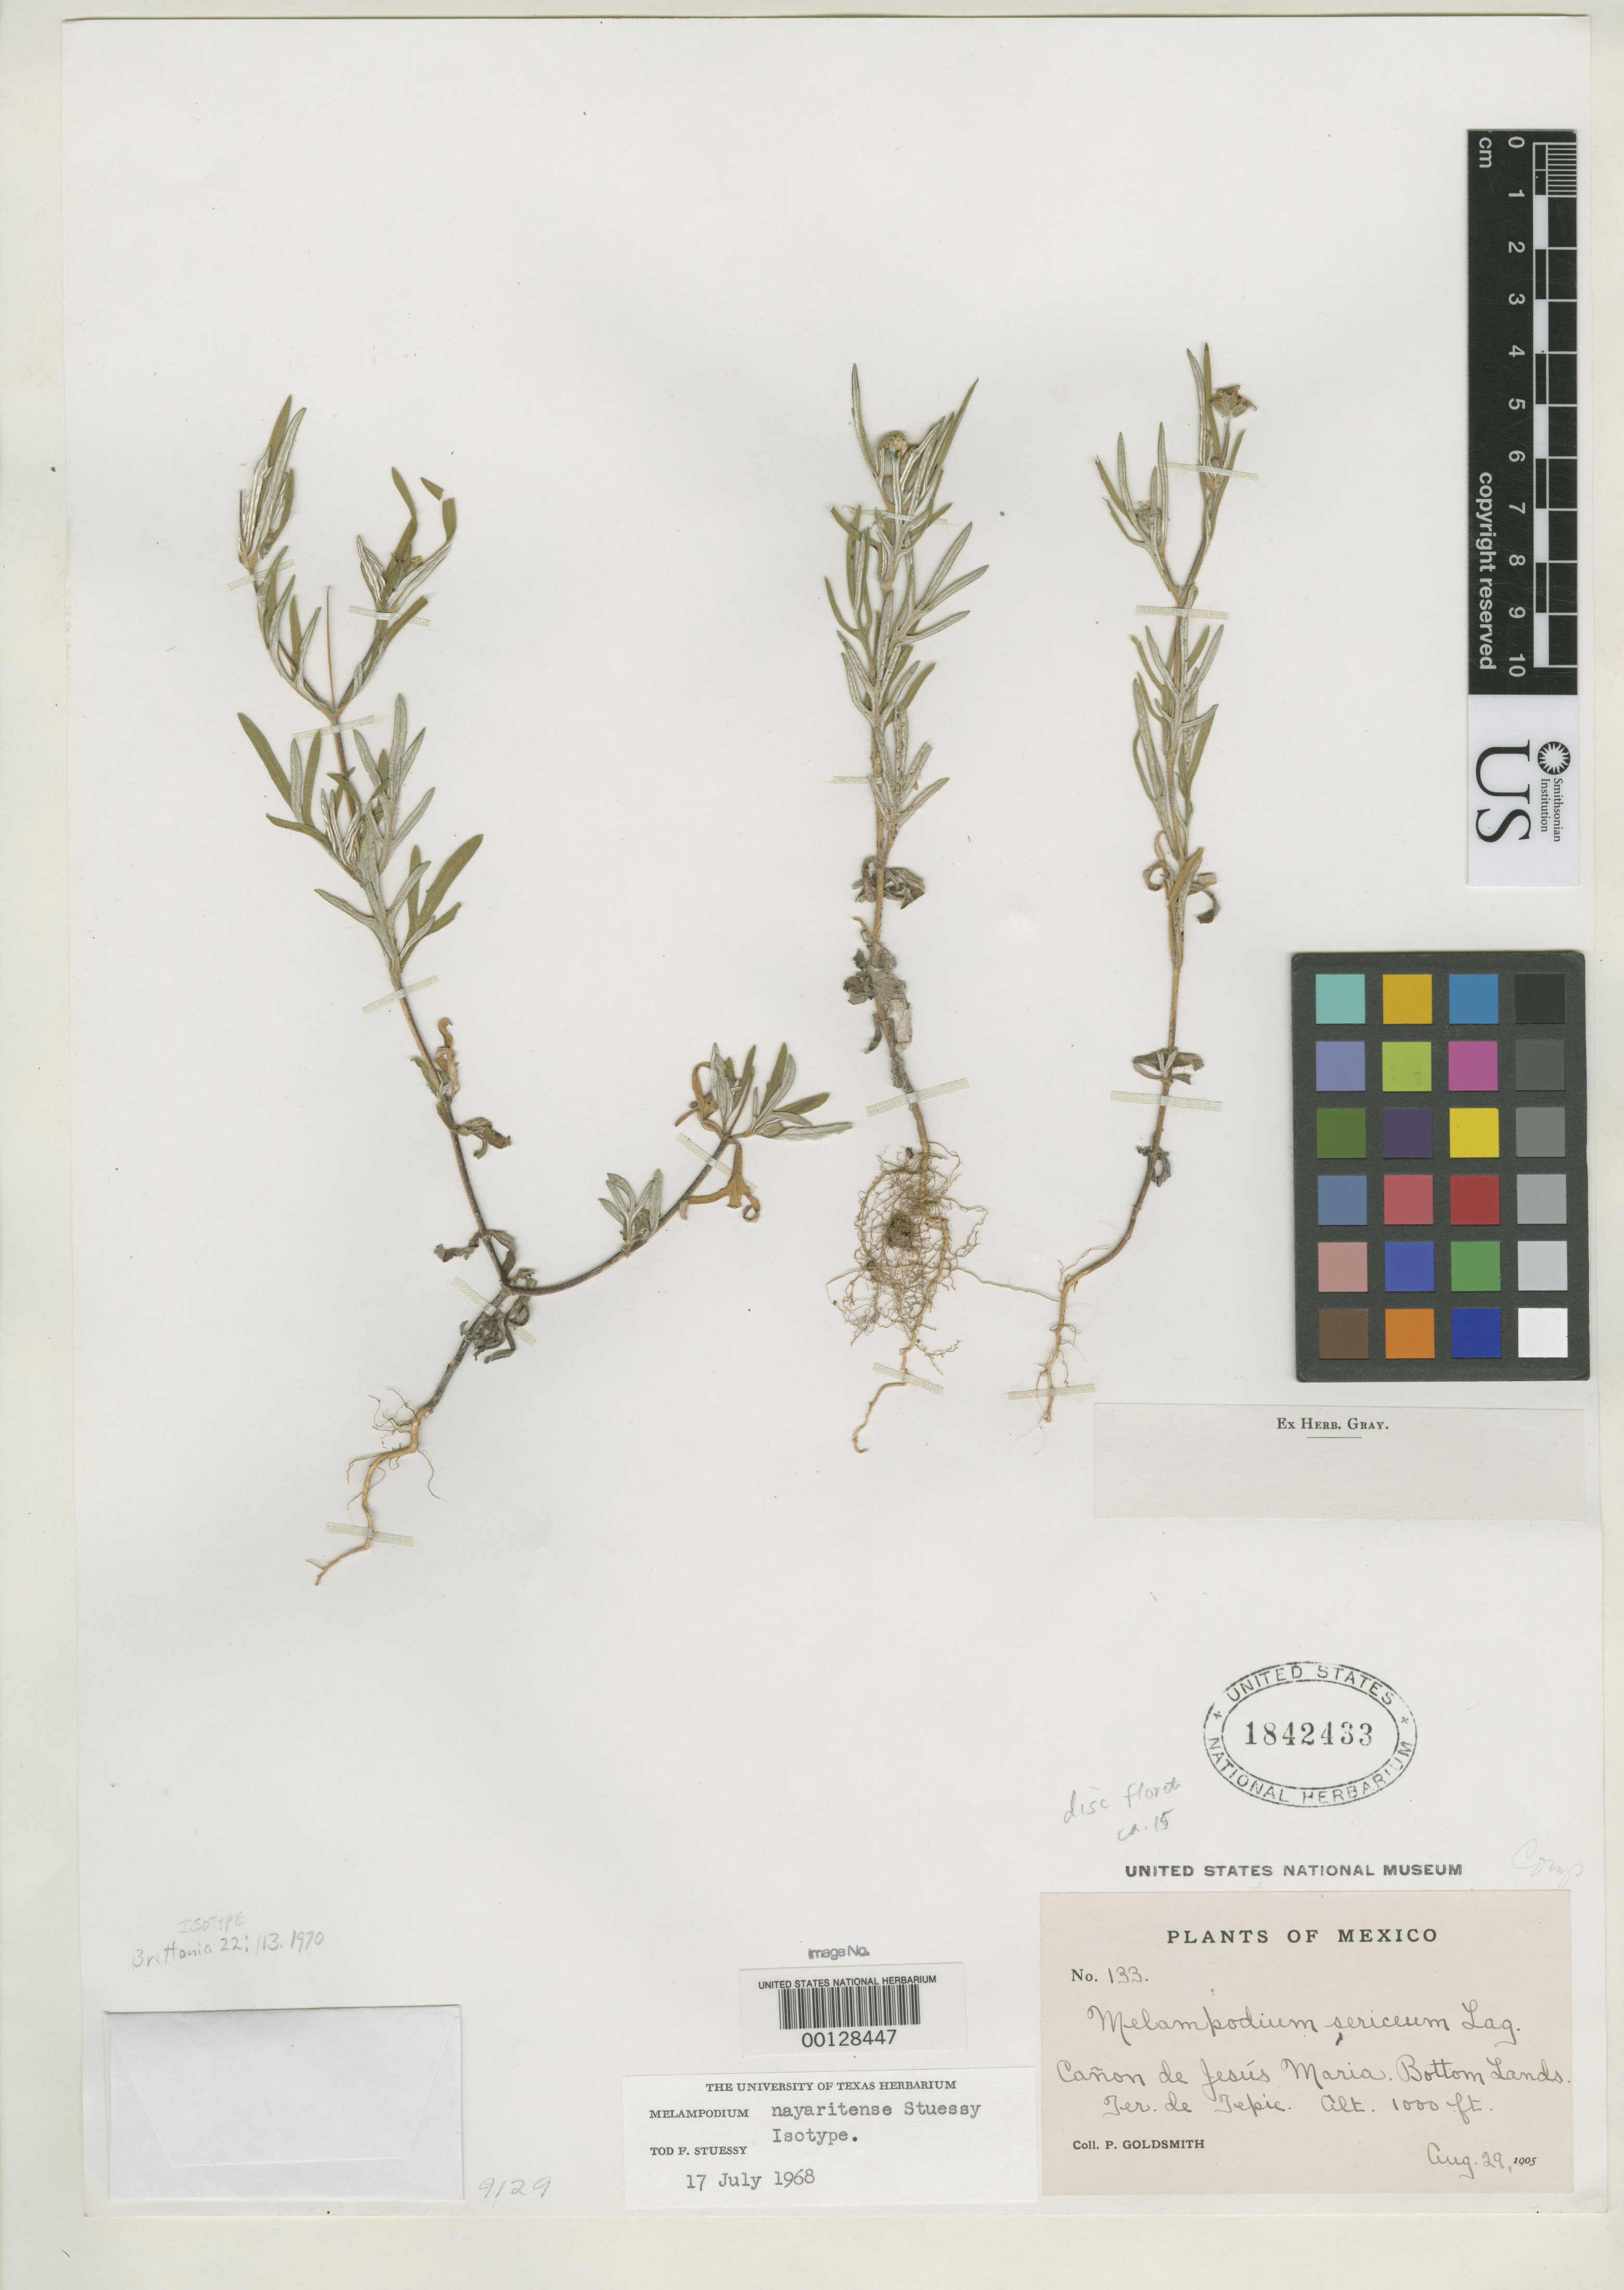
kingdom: Plantae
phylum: Tracheophyta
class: Magnoliopsida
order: Asterales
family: Asteraceae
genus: Melampodium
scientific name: Melampodium nayaritense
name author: Stuessy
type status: Isotype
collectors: P. Goldsmith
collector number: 133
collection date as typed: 29 Aug 1905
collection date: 1905-08-29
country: Mexico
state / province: Nayarit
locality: Tepic, Canyon Jesus Maria.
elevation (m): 305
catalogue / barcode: US 1842433